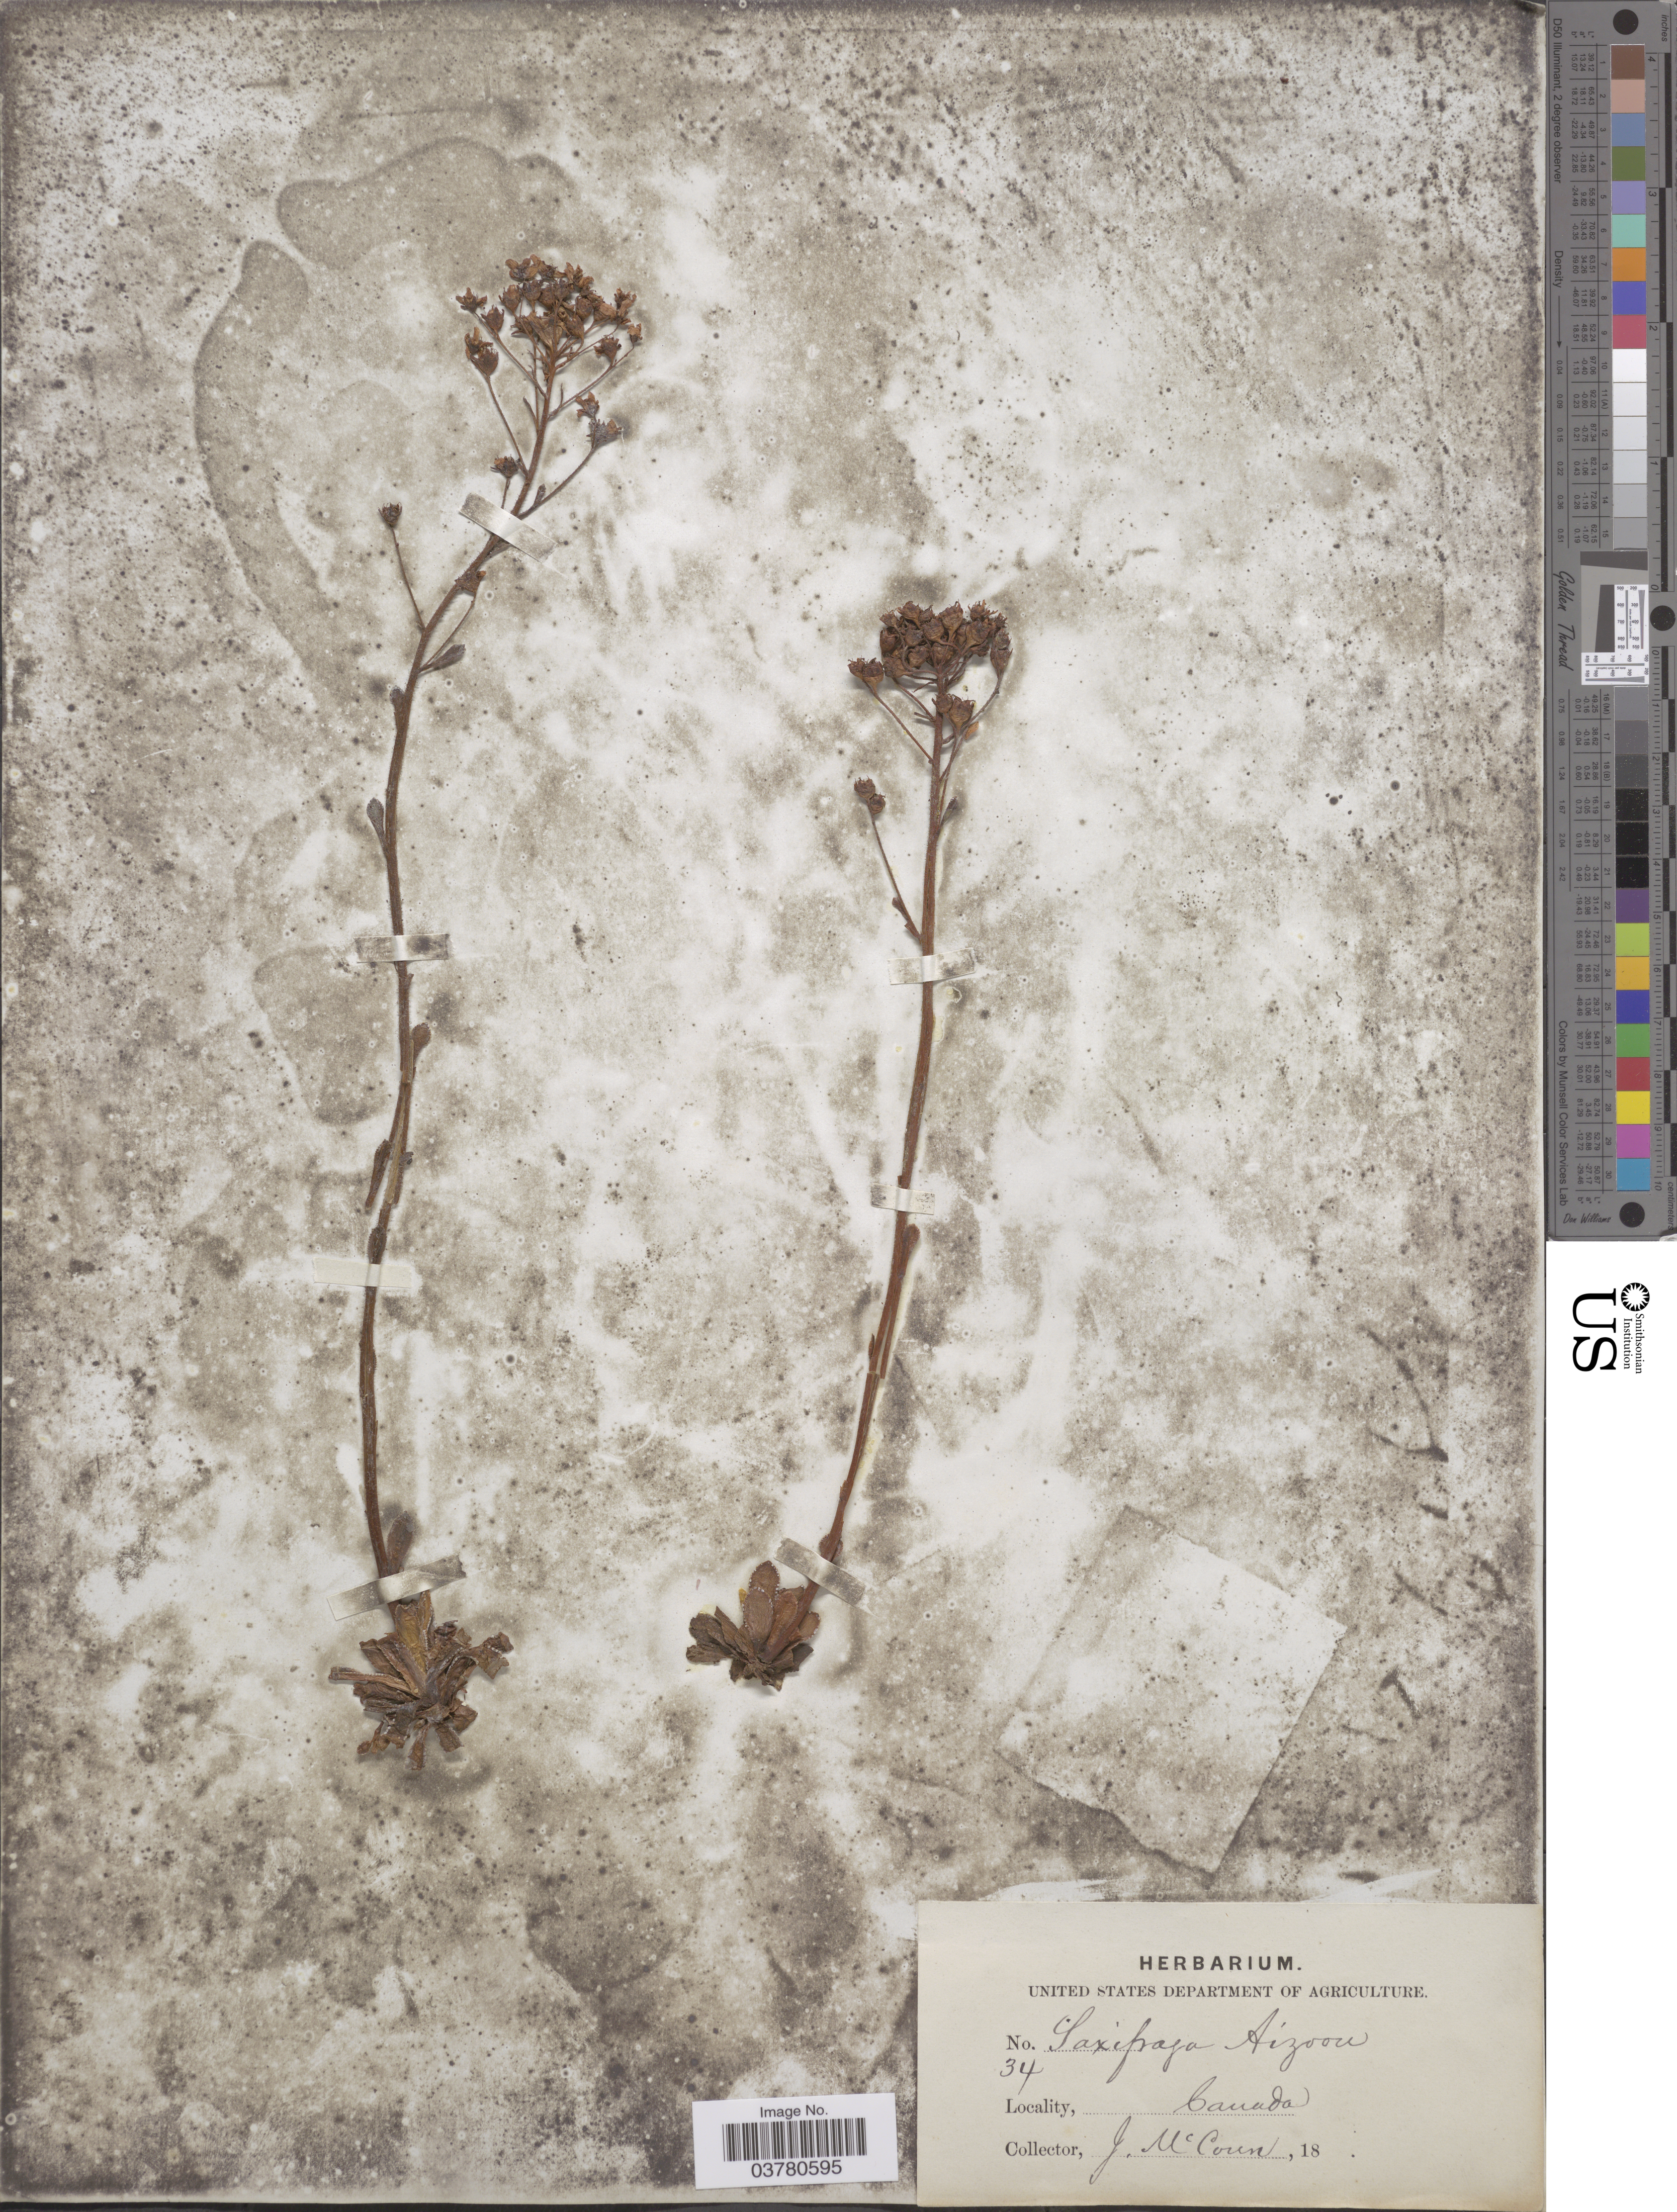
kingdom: Plantae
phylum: Tracheophyta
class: Magnoliopsida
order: Saxifragales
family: Saxifragaceae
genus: Saxifraga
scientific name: Saxifraga paniculata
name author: Mill.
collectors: J. McCoun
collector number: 34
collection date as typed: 18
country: Canada